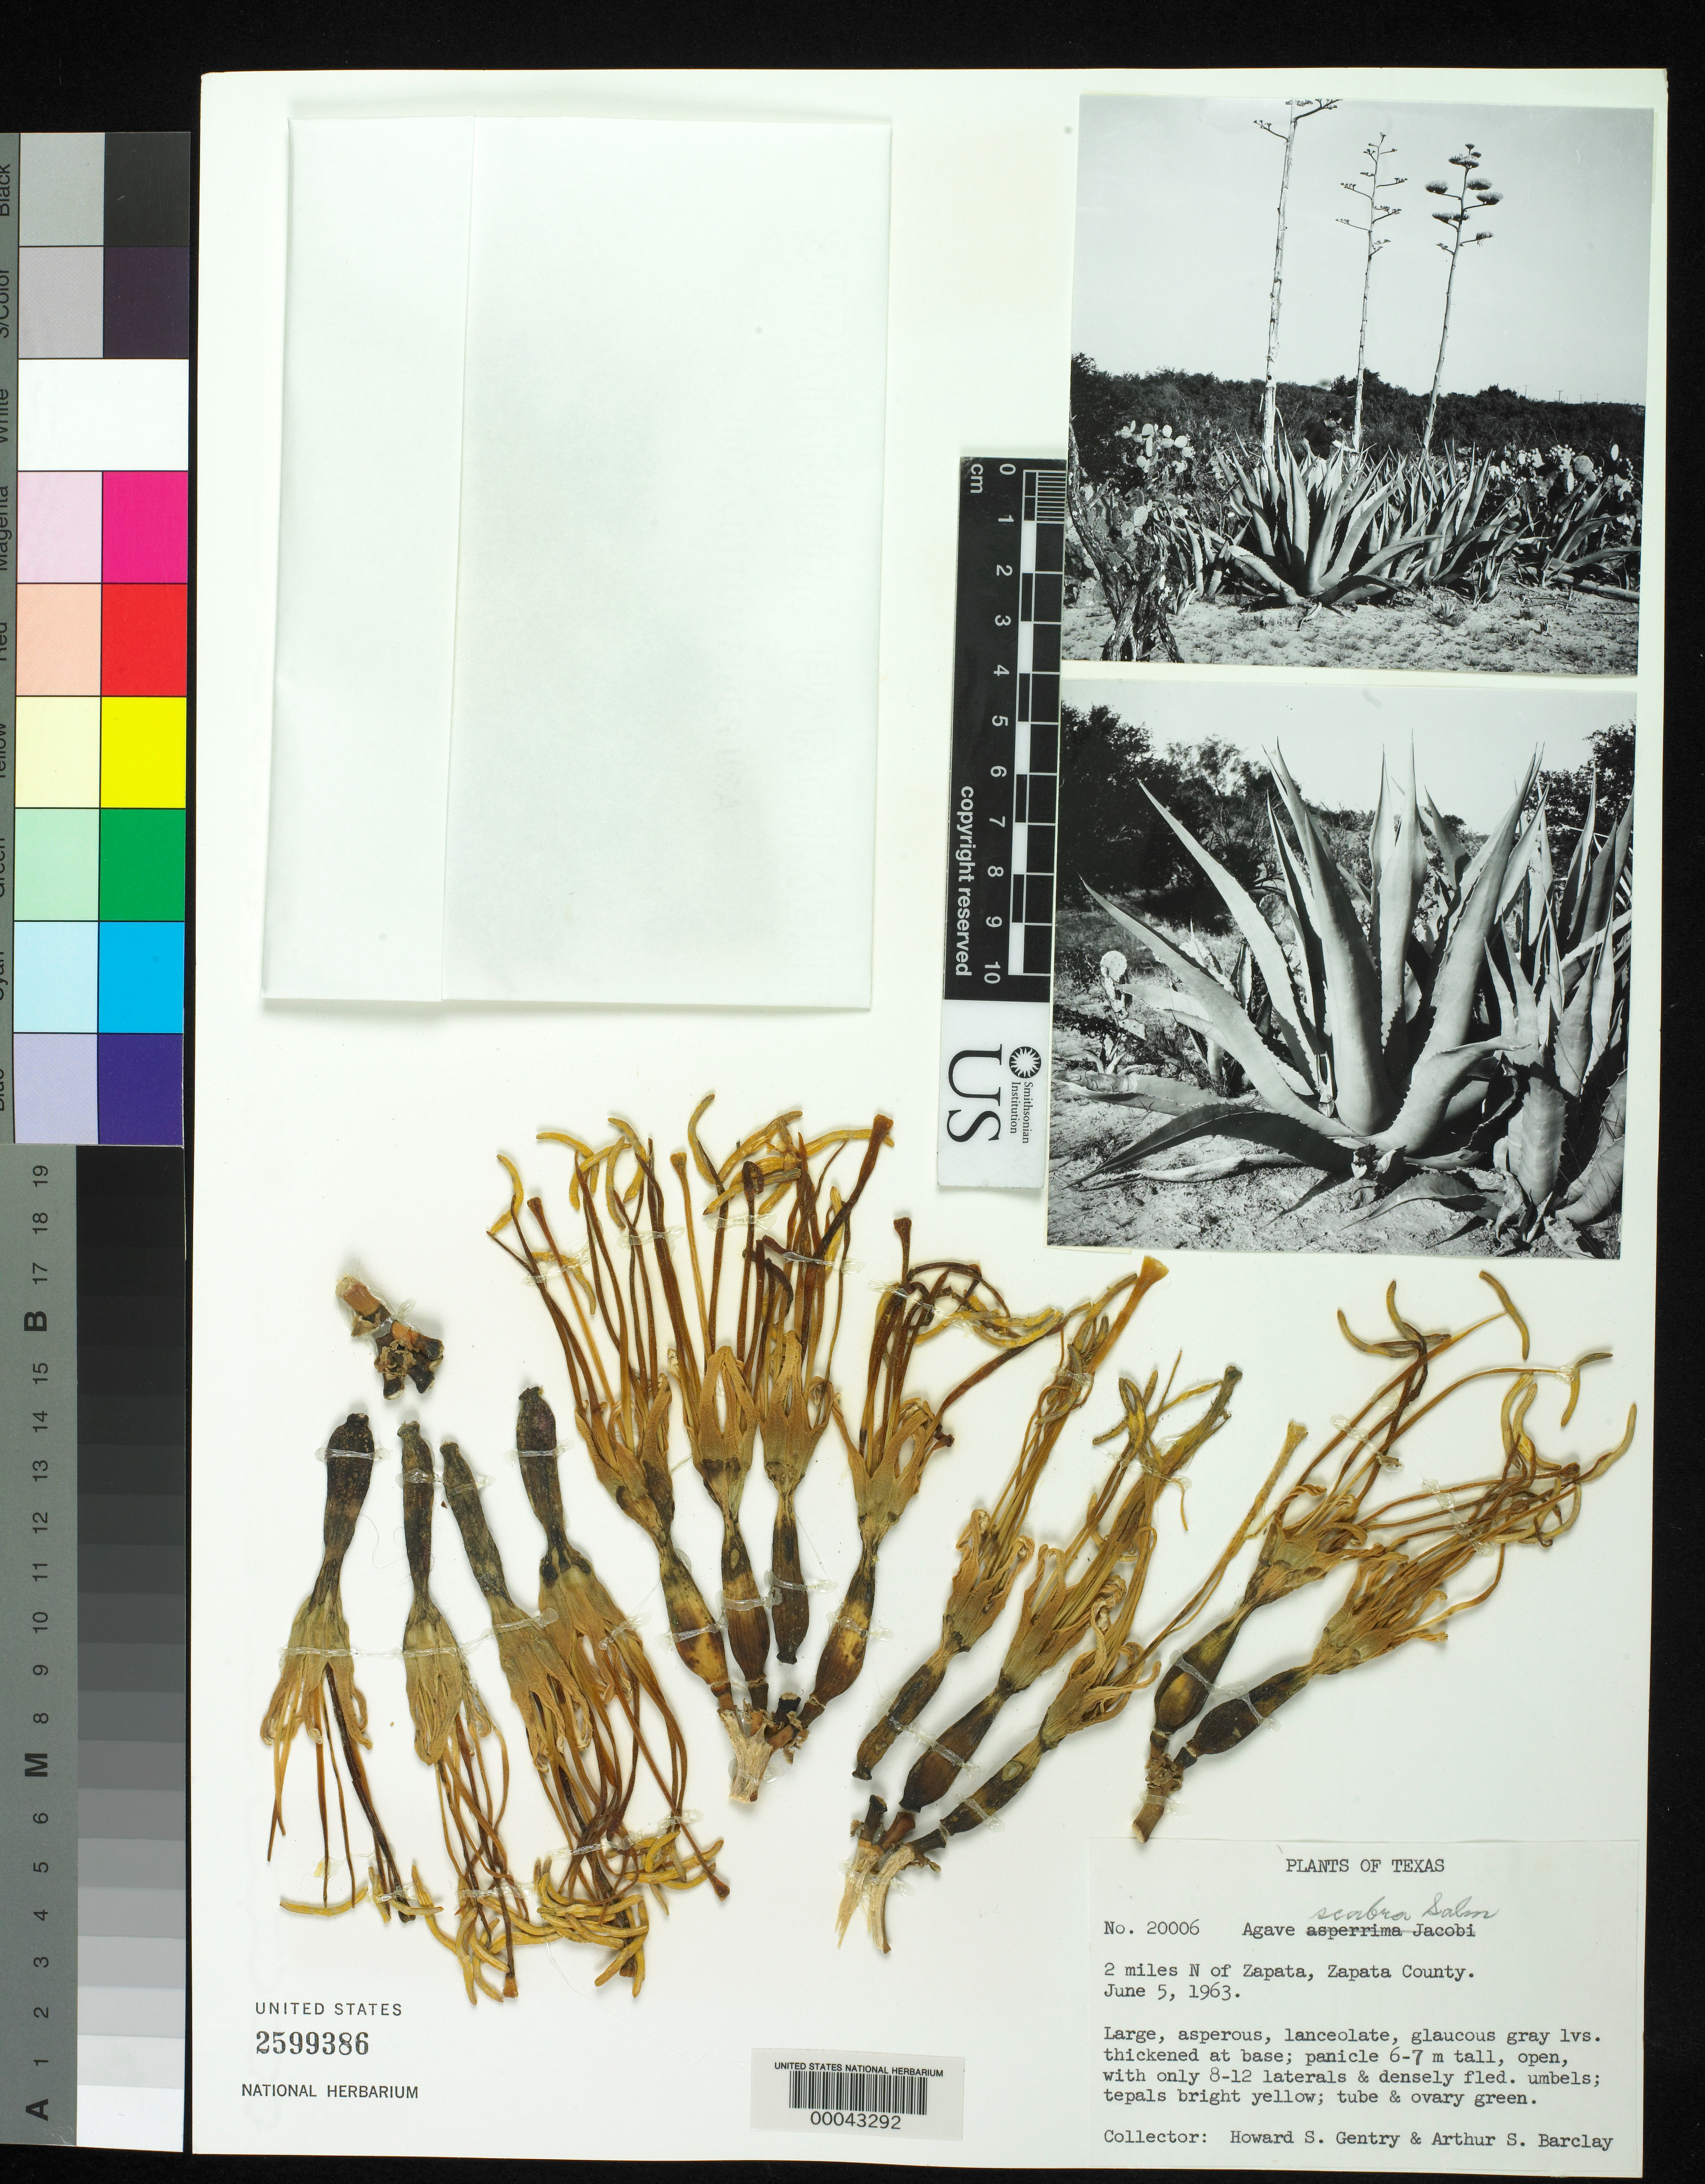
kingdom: Plantae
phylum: Tracheophyta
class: Liliopsida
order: Asparagales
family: Asparagaceae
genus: Agave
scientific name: Agave scabra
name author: Salm-Dyck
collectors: H. S. Gentry & A. S. Barclay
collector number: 20006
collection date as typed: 05 Jun 1963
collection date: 1963-06-05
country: United States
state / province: Texas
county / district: Zapata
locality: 2 mi n of zapata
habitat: Disturbed roadside; limestone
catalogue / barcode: US 2599386